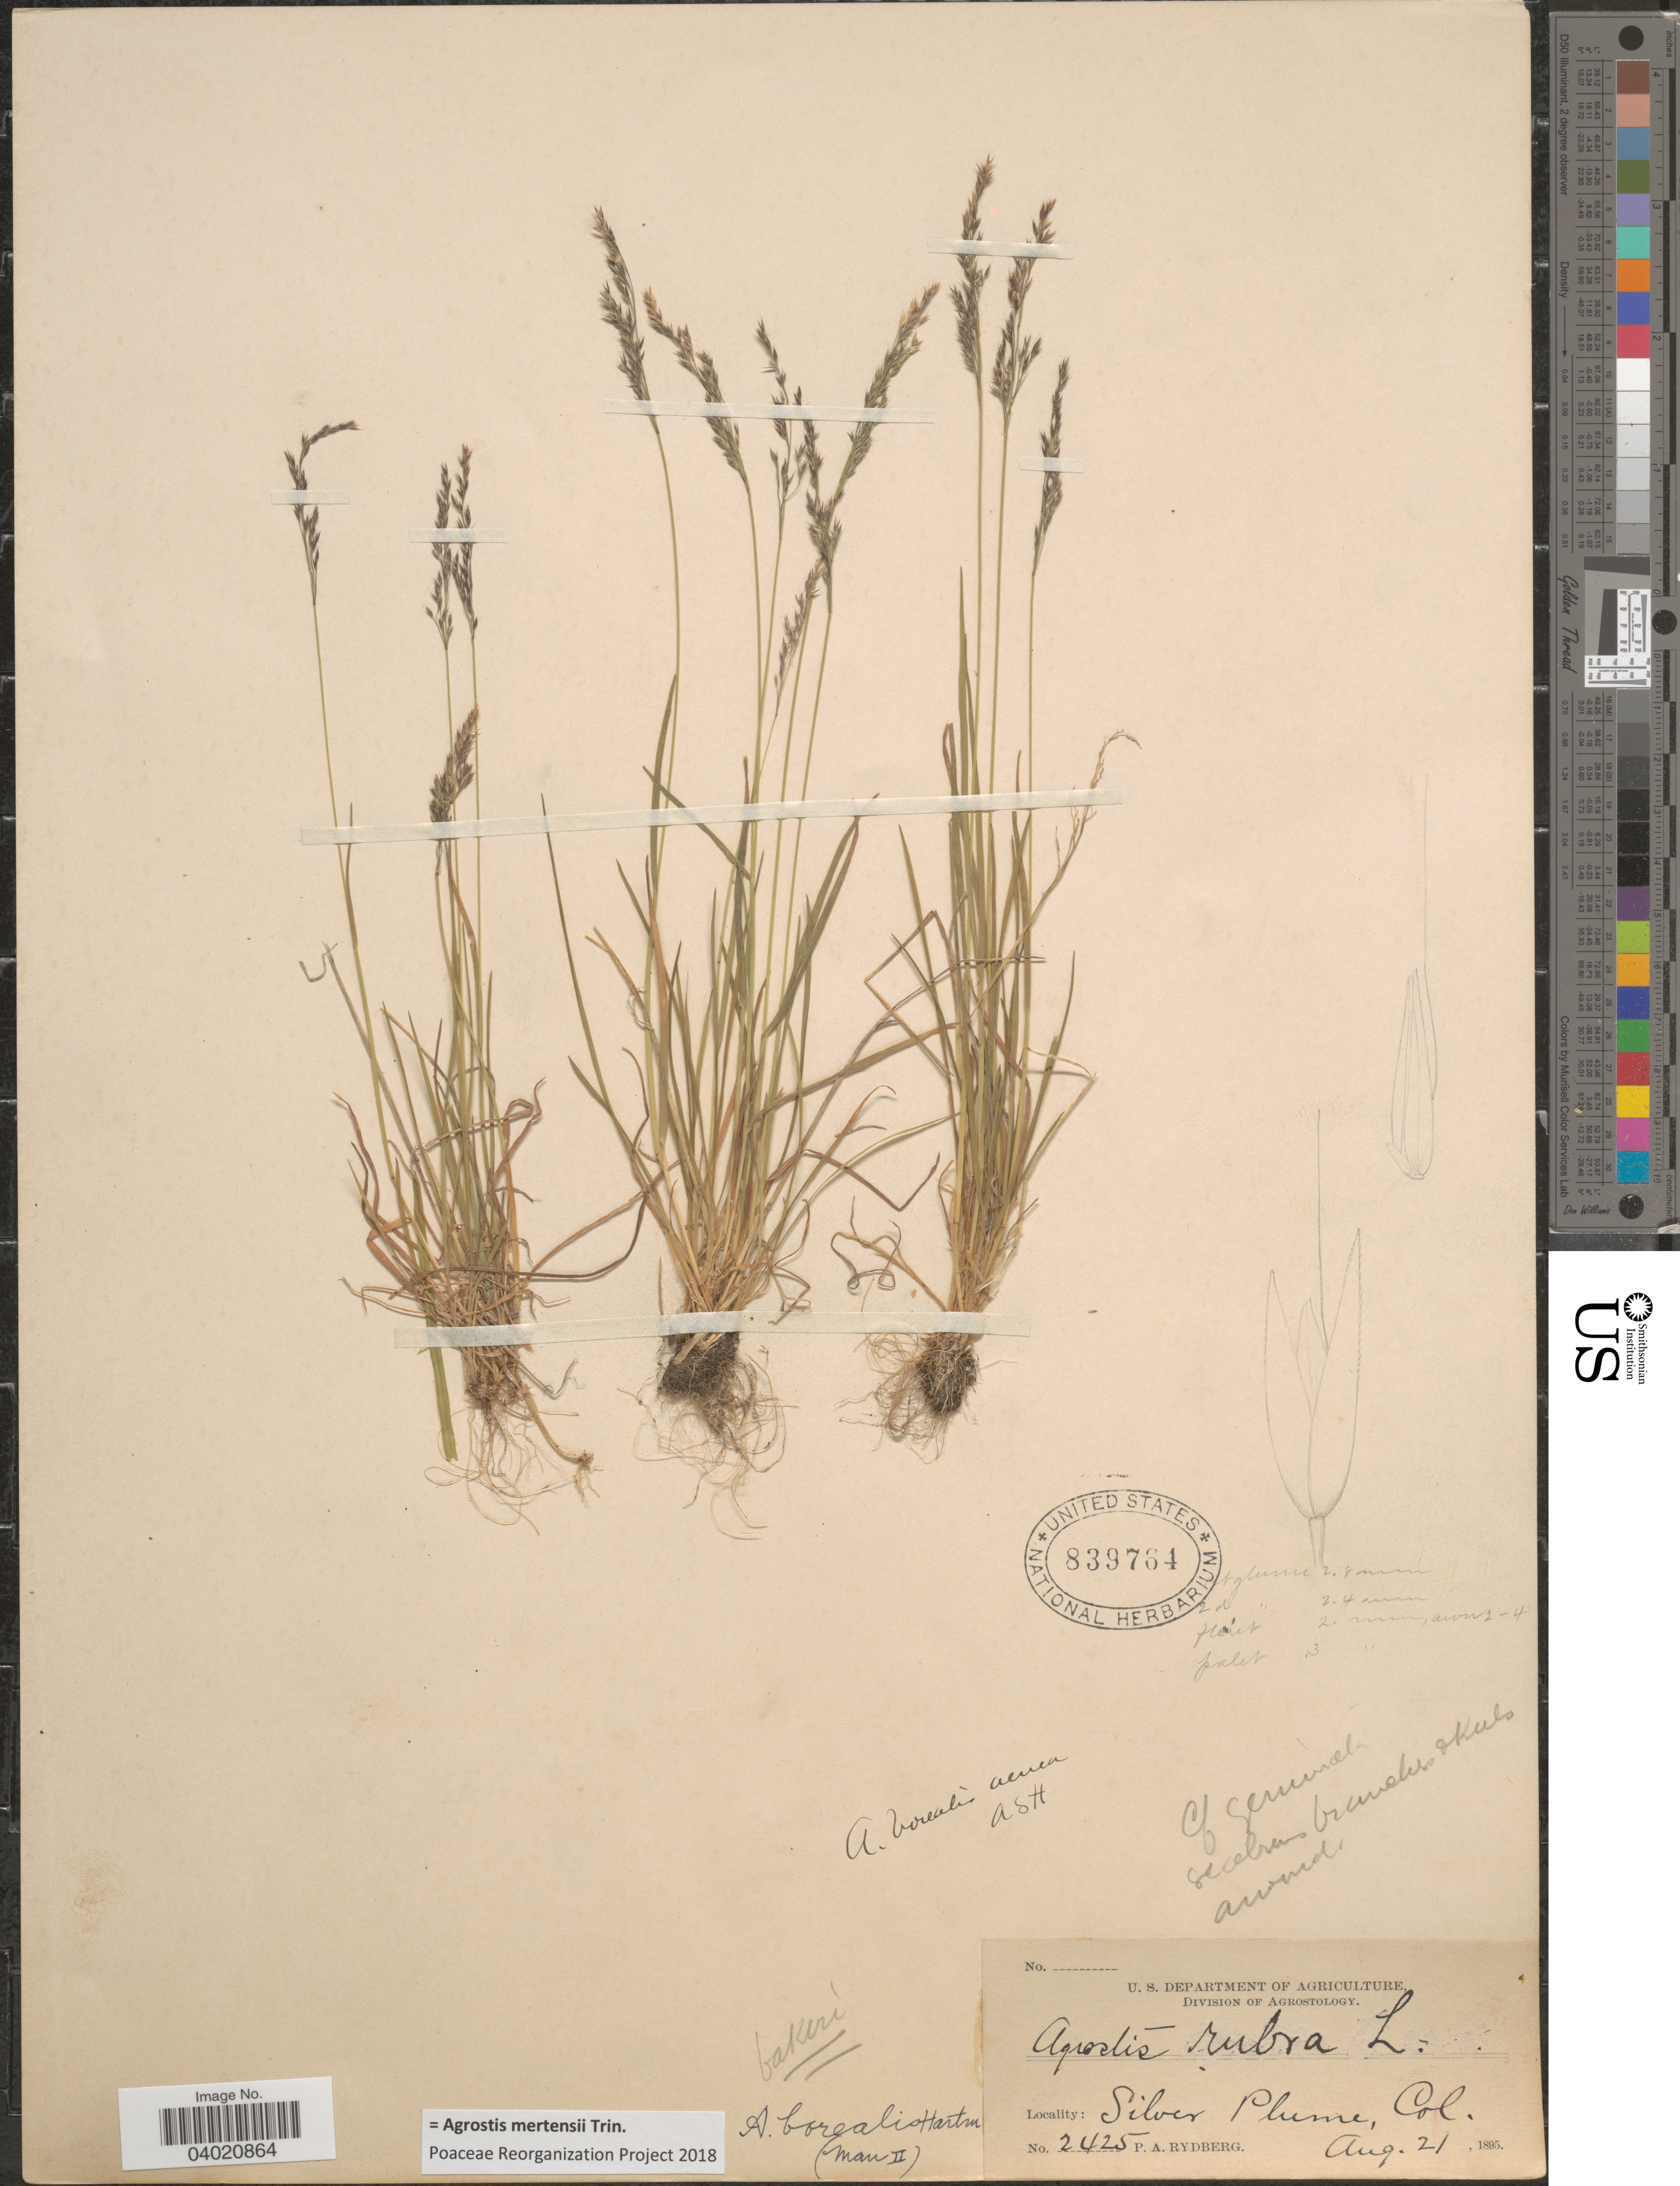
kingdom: Plantae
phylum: Tracheophyta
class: Liliopsida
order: Poales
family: Poaceae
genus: Agrostis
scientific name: Agrostis mertensii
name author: Trin.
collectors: P. A. Rydberg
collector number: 2425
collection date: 1895-08-21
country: United States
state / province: Colorado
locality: Silver Plume.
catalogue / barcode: US 839764